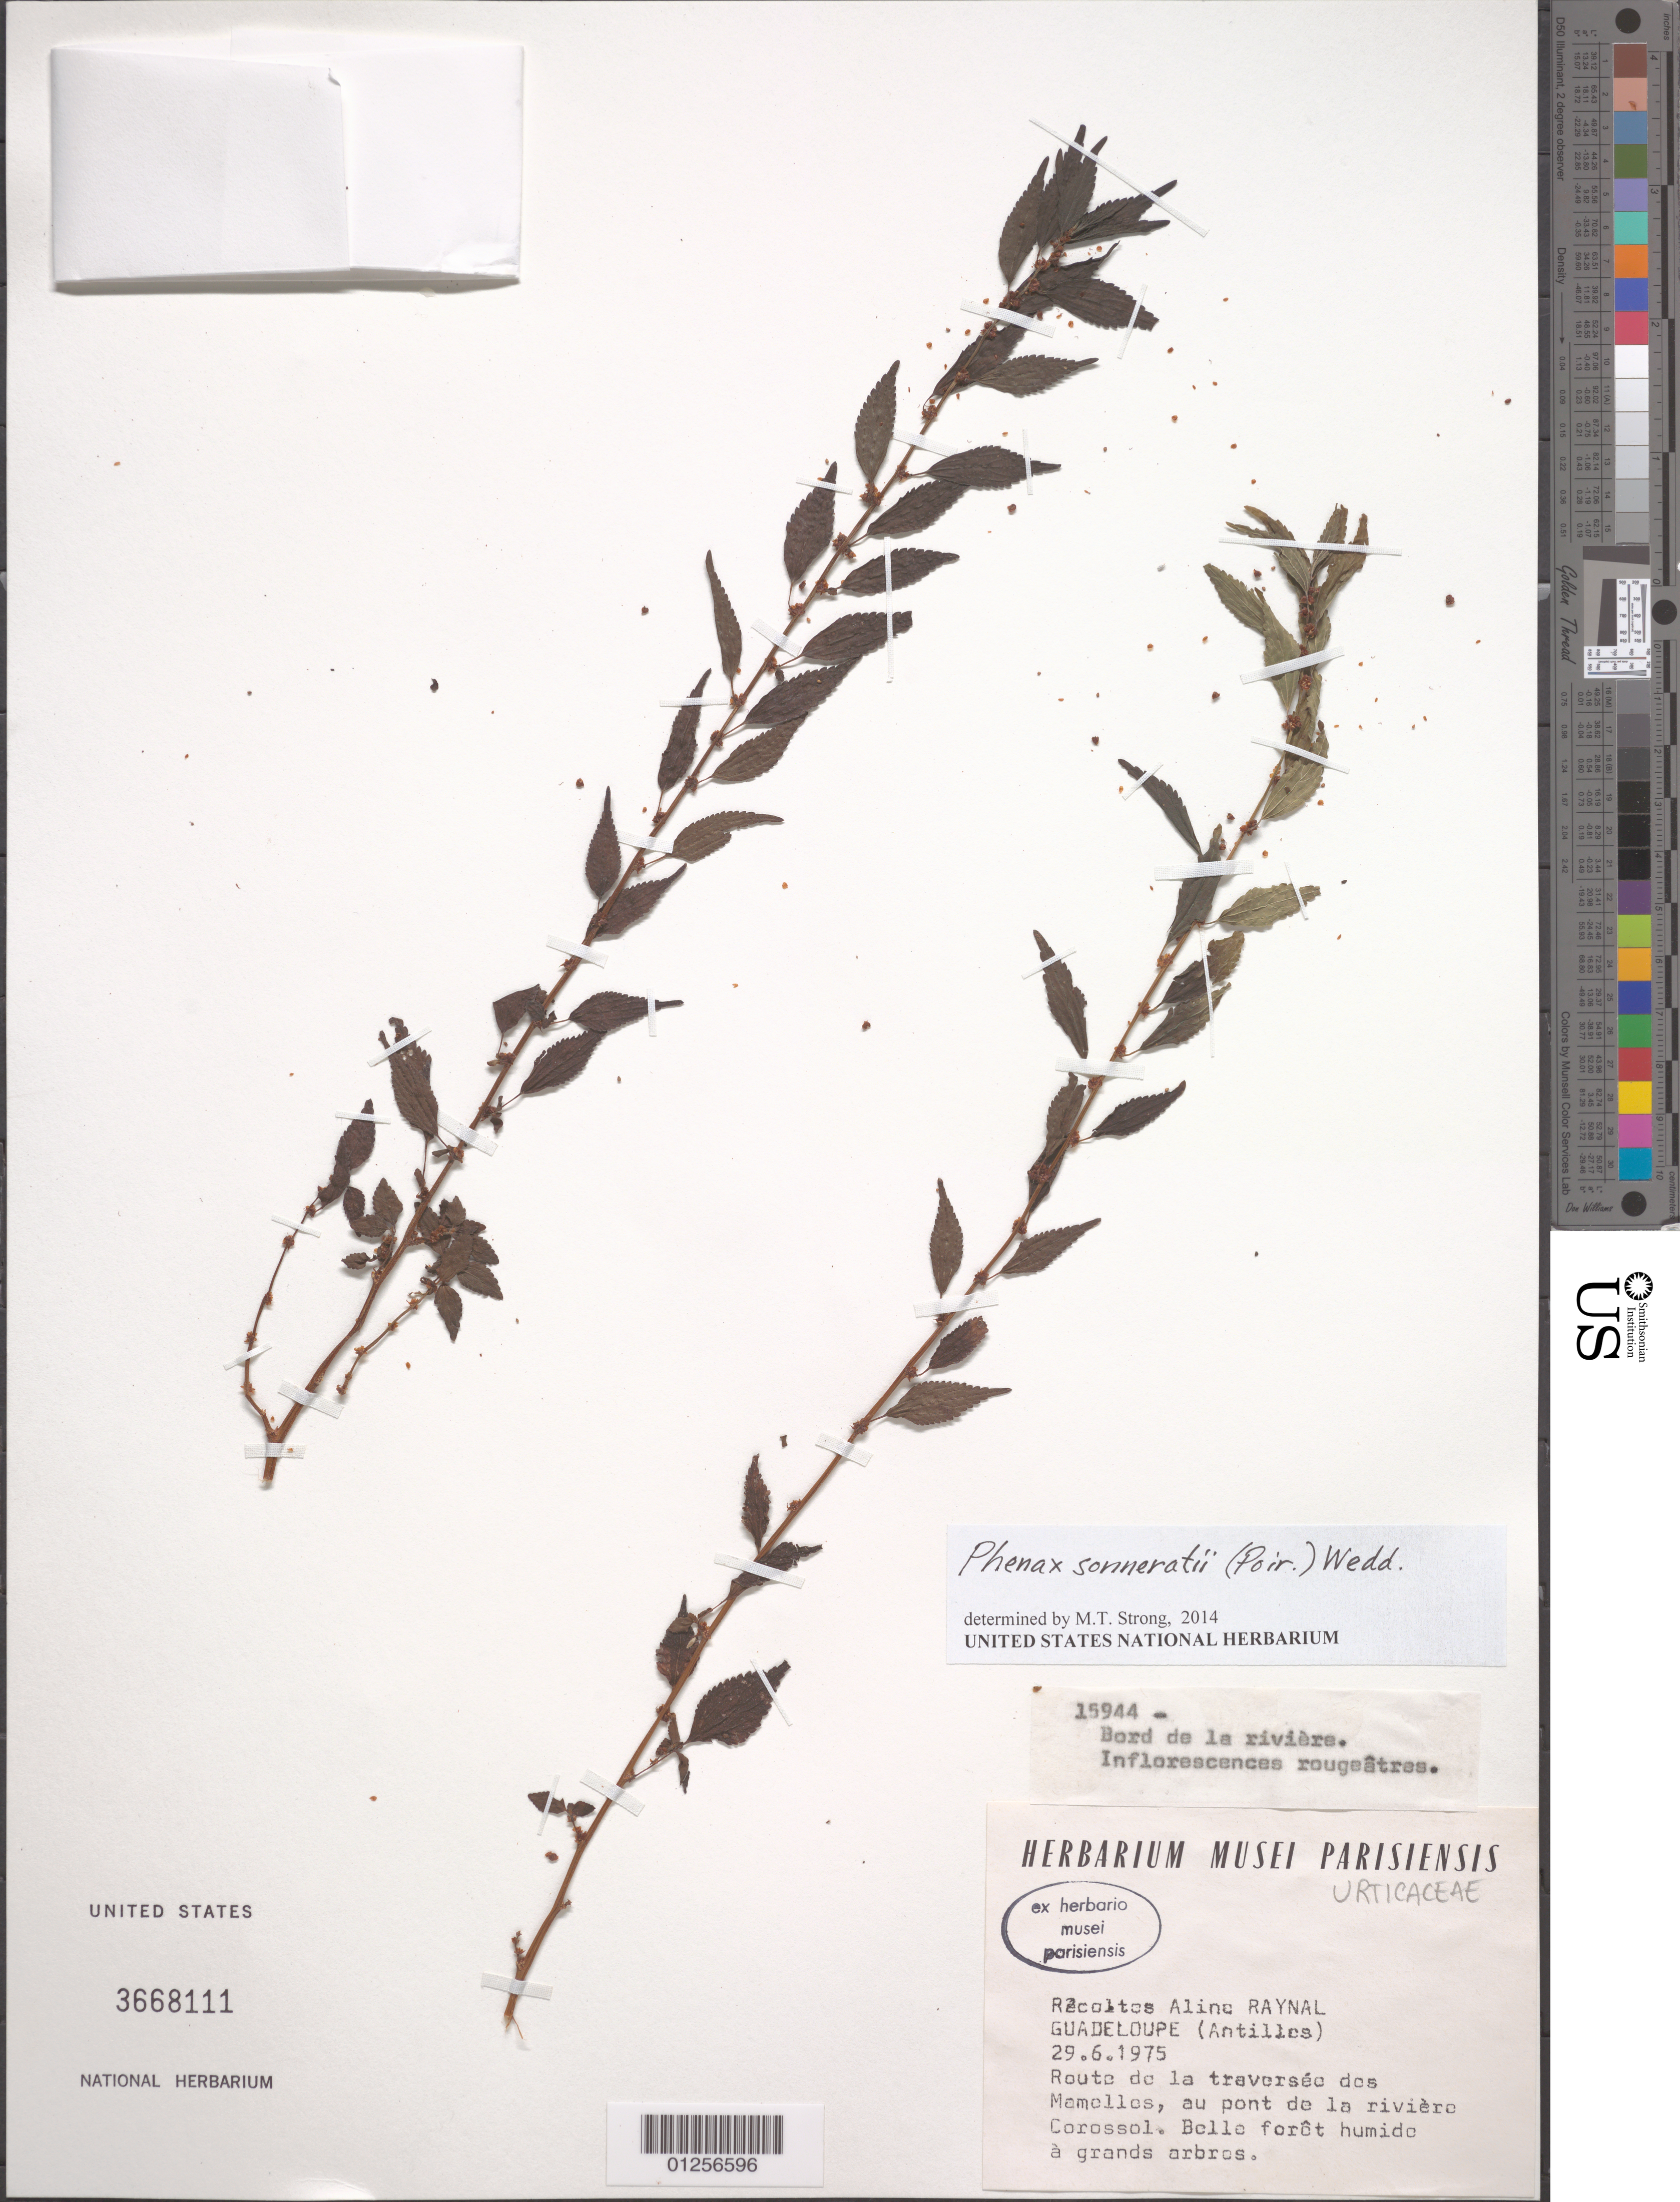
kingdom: Plantae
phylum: Tracheophyta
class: Magnoliopsida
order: Rosales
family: Urticaceae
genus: Phenax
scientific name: Phenax sonneratii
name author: (Poir.) Wedd.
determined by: Strong, M. T., (US), Smithsonian Institution - National Museum of Natural History (UNITED STATES)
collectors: A. M. Raynal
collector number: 15944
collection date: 1975-06-29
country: Guadeloupe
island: Basse-Terre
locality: Mamelles. Route de la traversée des Mamelles, au pont de la rivière Corossol.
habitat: Bord de la rivière.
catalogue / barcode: US 3668111